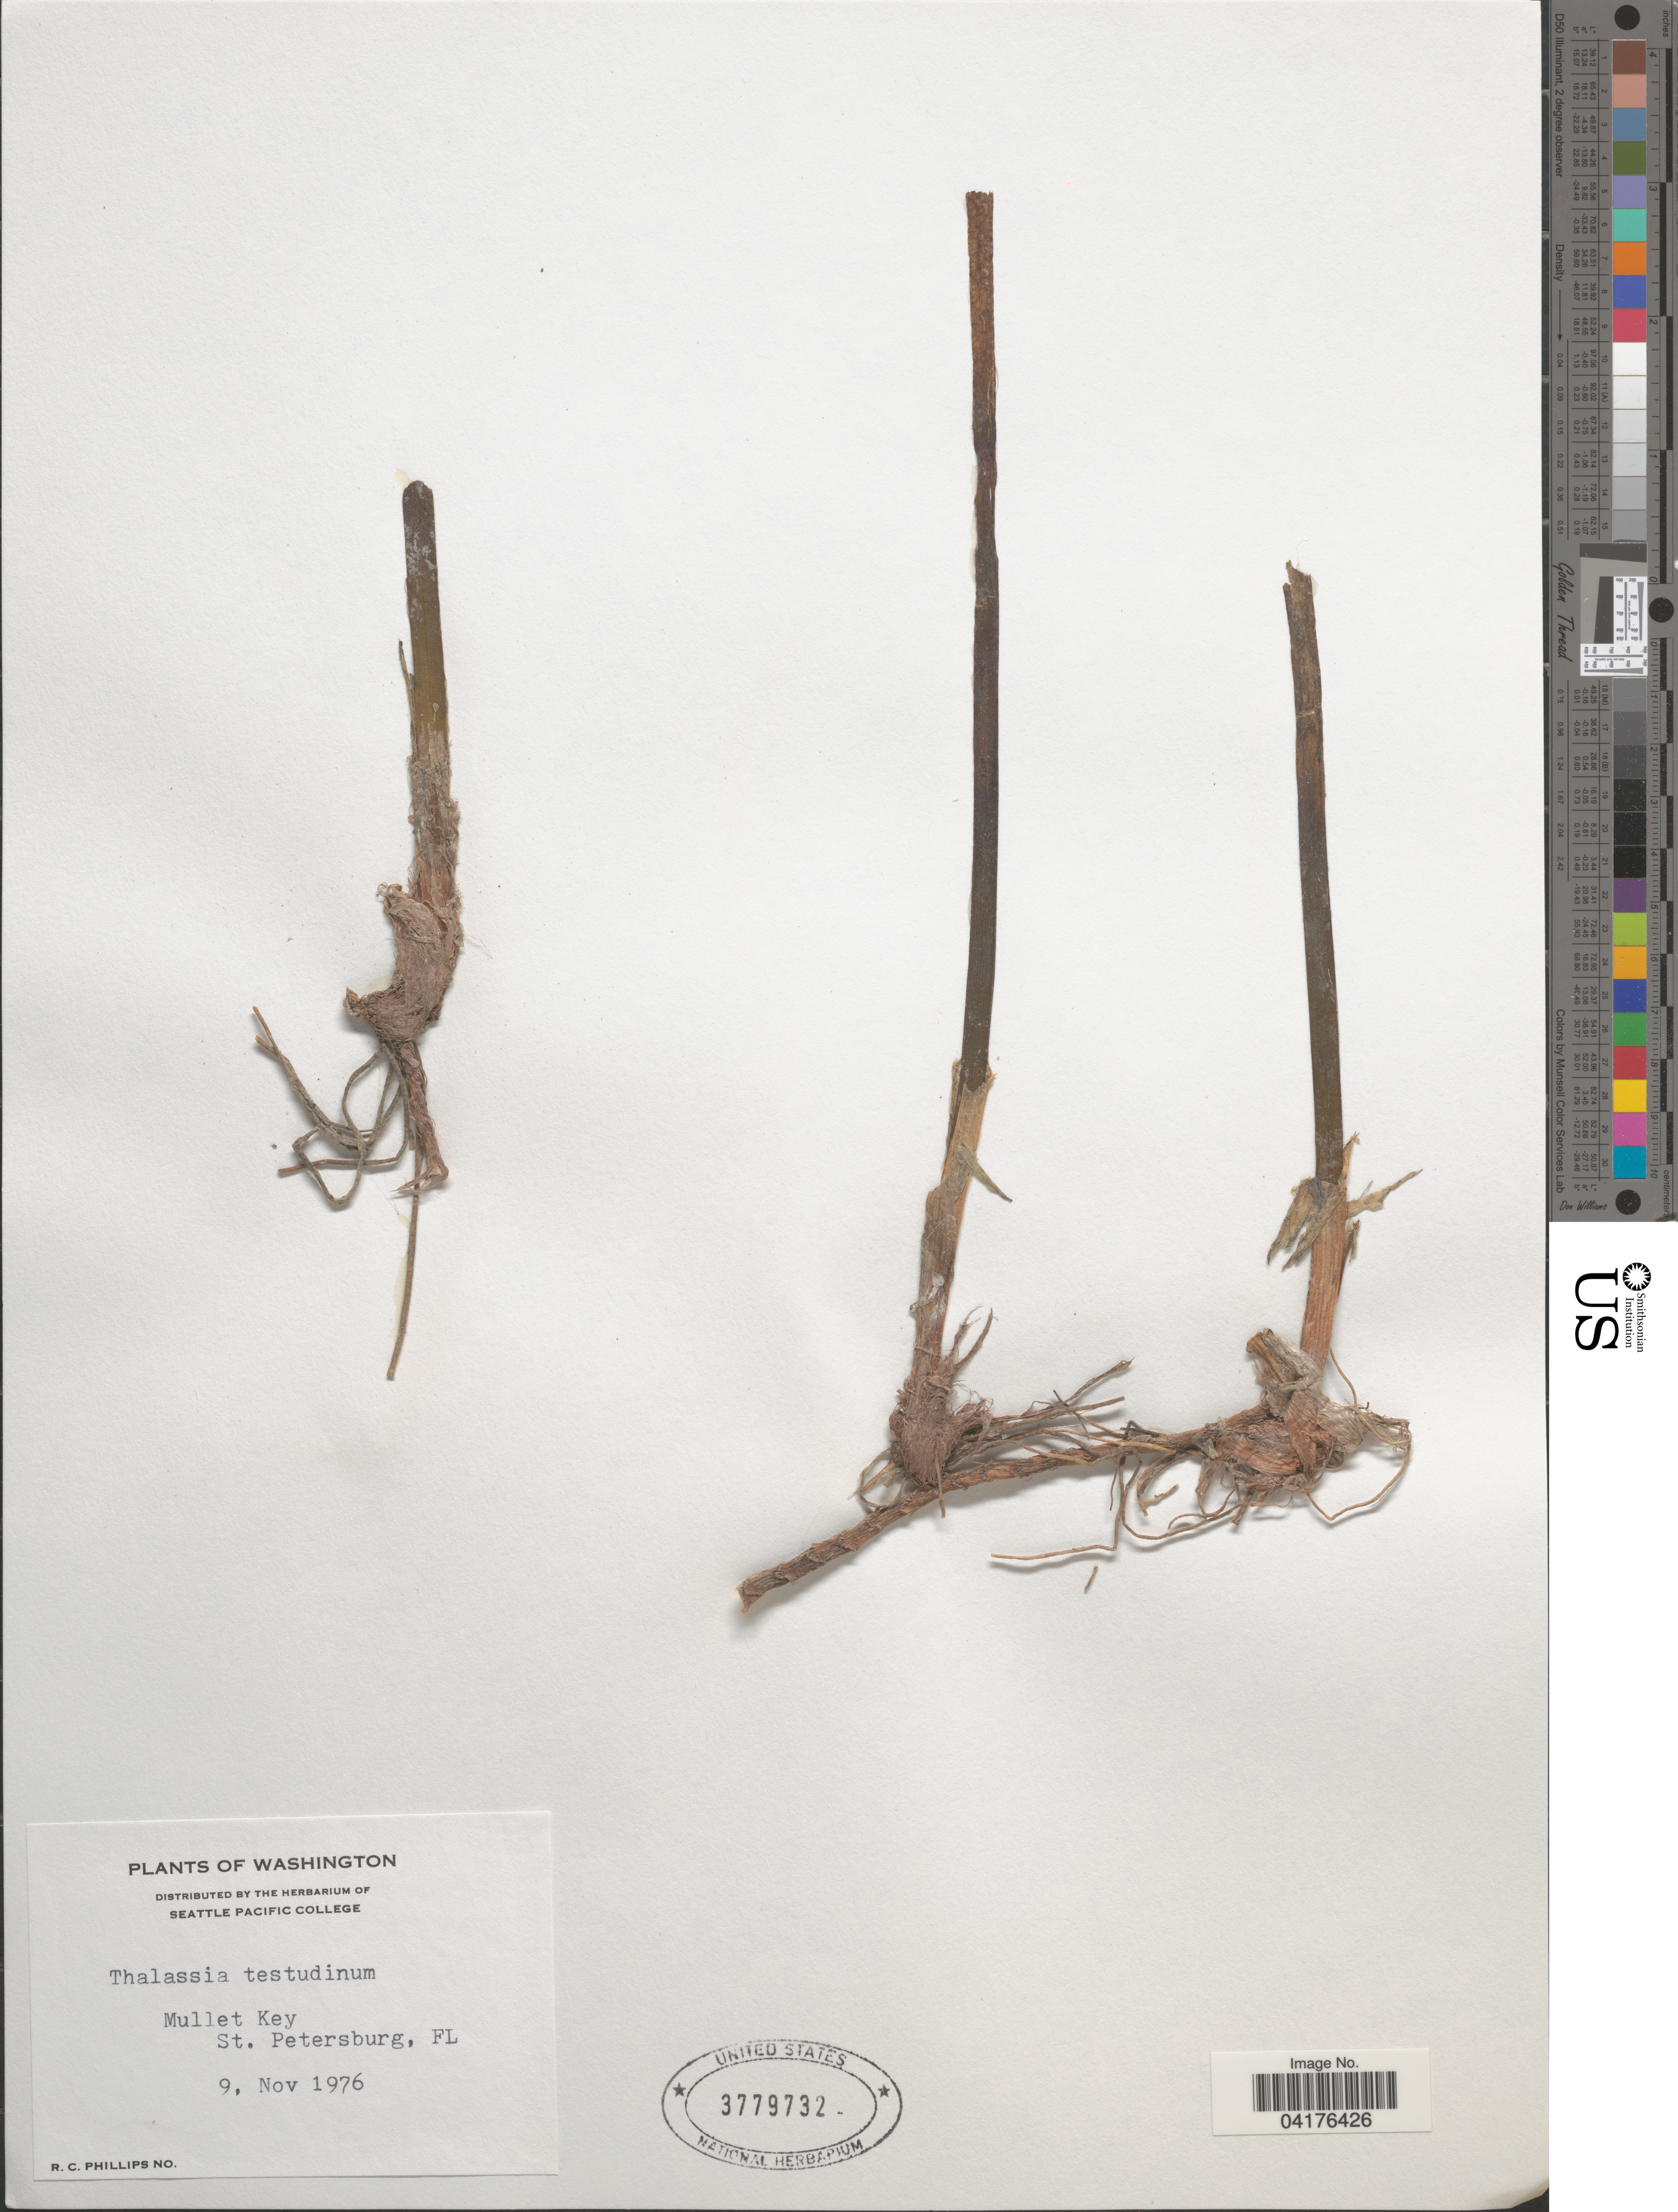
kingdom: Plantae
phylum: Tracheophyta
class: Liliopsida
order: Alismatales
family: Hydrocharitaceae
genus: Thalassia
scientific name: Thalassia testudinum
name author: Banks & Sol. ex K.D. Koenig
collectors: R. C. Phillips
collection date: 1976-11-09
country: United States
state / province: Florida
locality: Mullet Key, St. Petersburg, FL.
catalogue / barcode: US 3779732